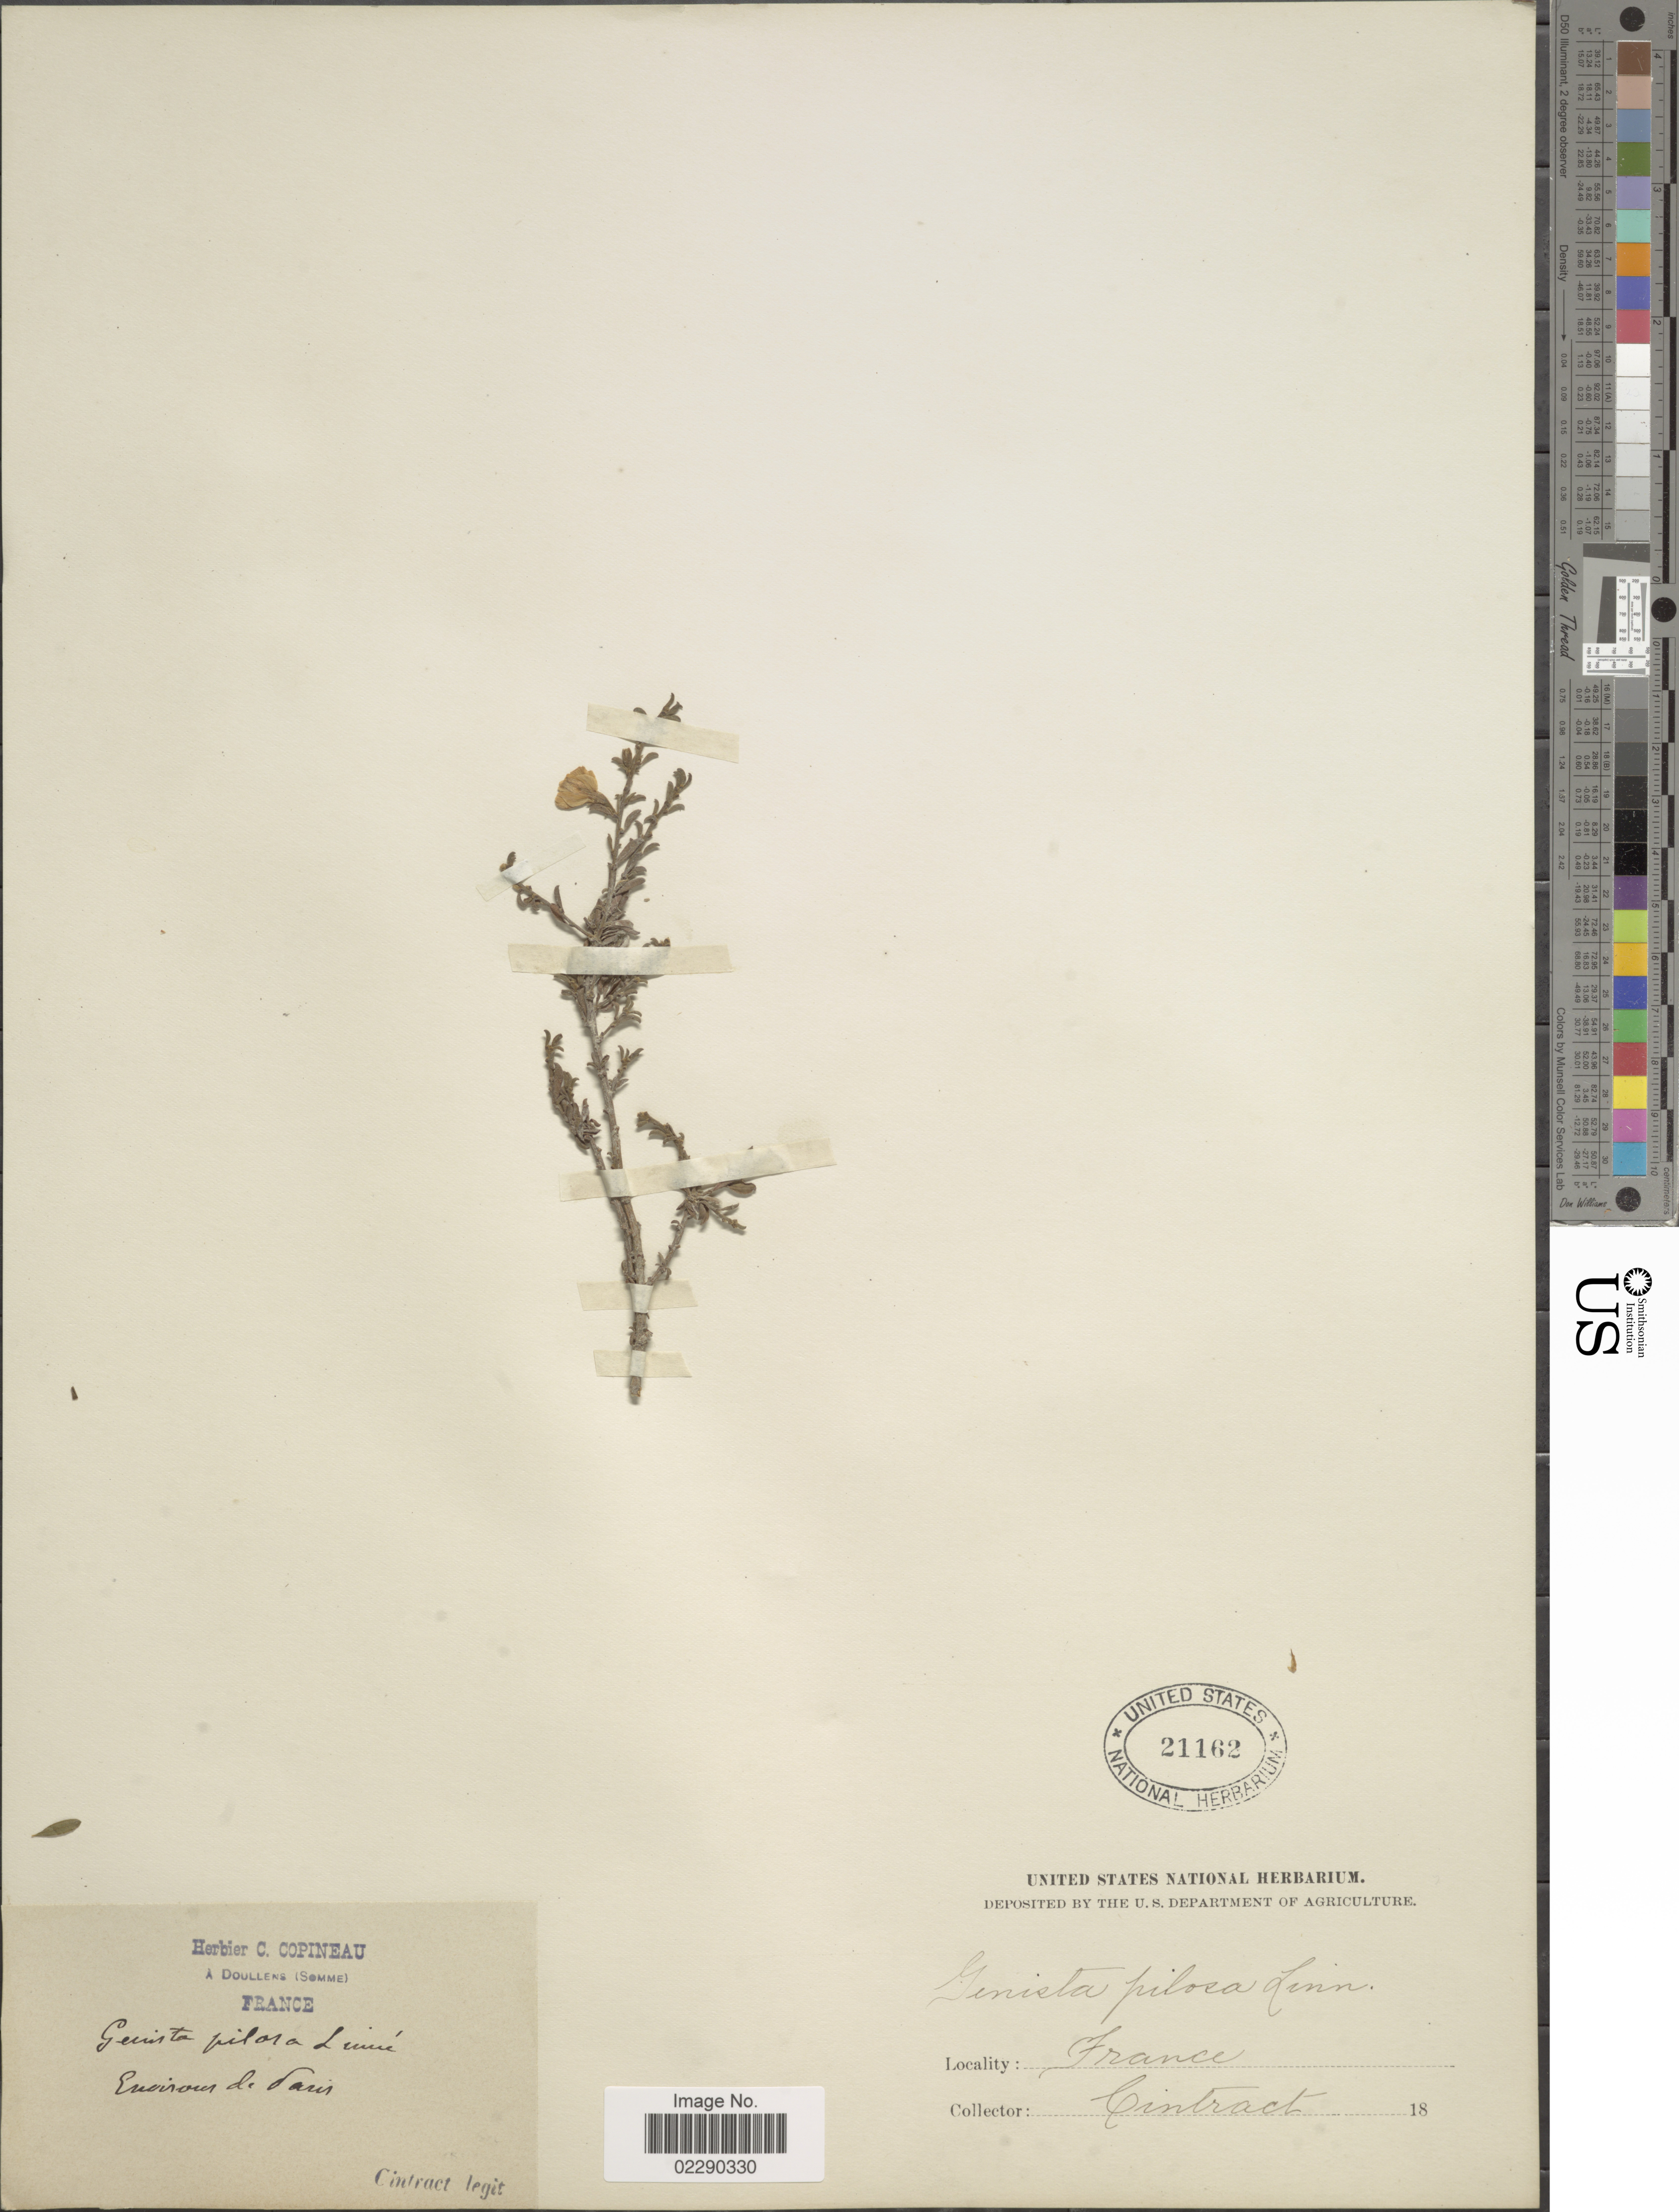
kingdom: Plantae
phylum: Tracheophyta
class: Magnoliopsida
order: Fabales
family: Fabaceae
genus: Genista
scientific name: Genista pilosa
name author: L.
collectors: Cintract, --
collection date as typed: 18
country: France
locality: Environs de Paris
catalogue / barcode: US 21162